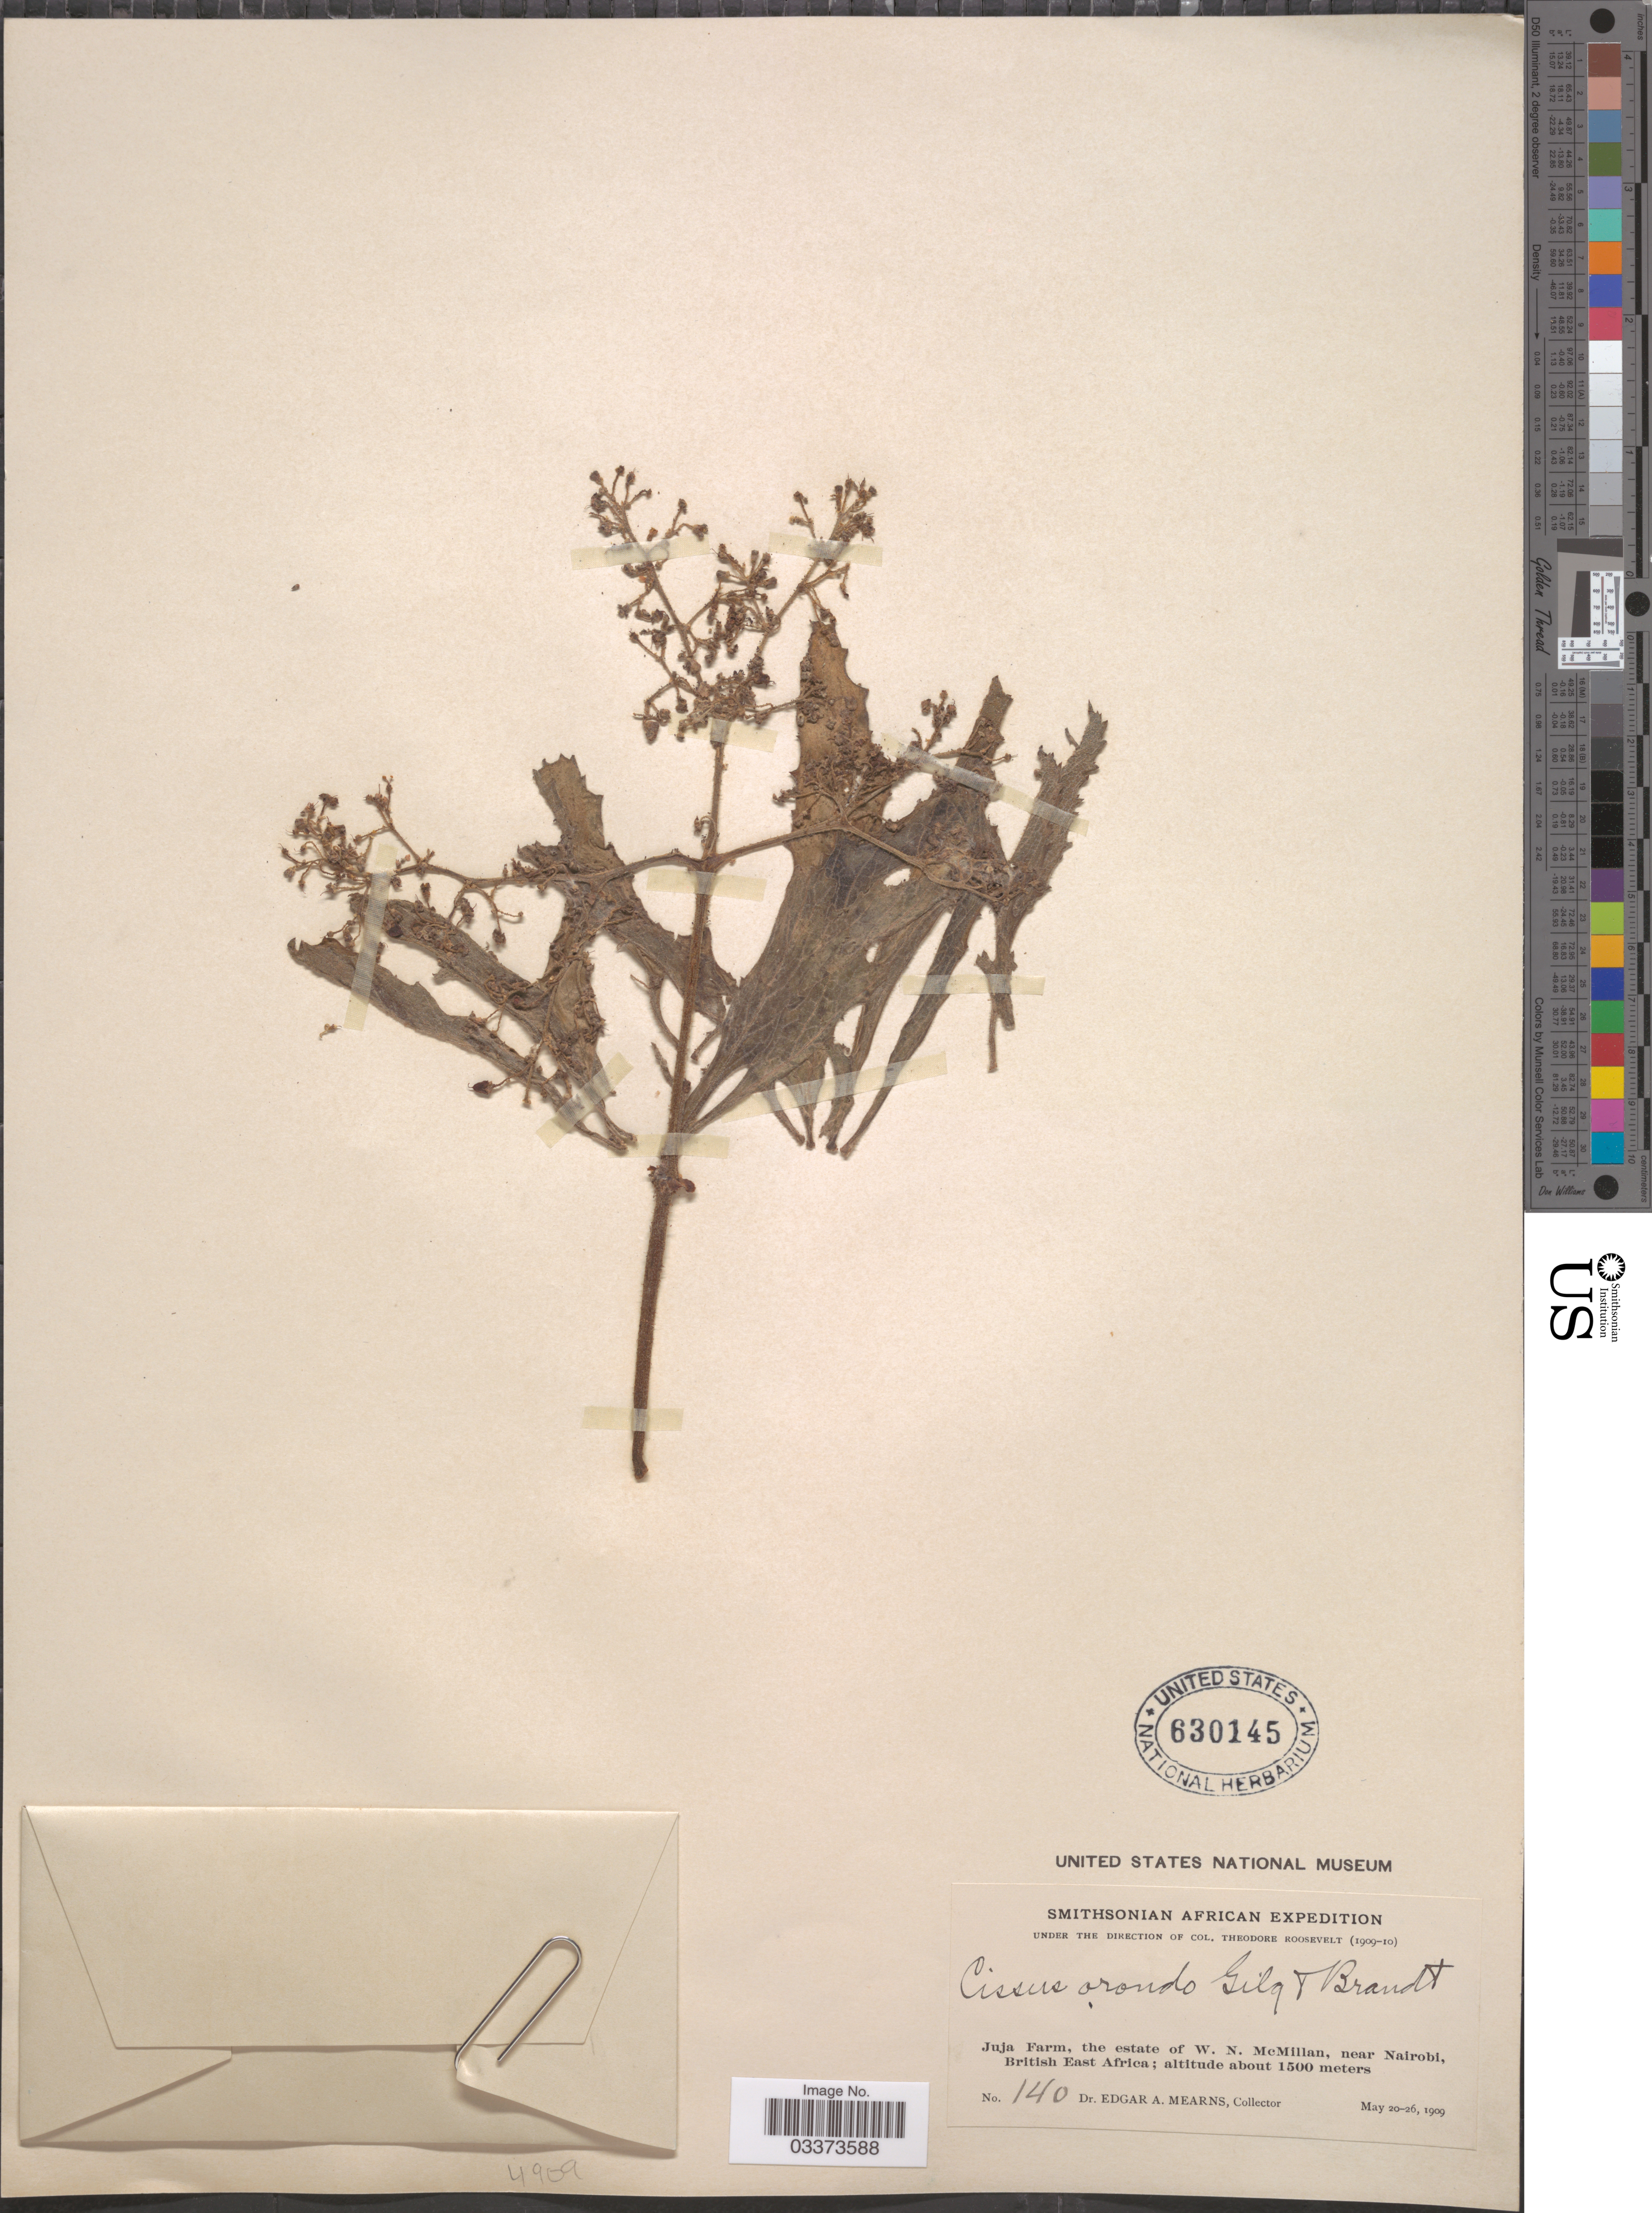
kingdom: Plantae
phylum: Tracheophyta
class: Magnoliopsida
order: Vitales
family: Vitaceae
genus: Cissus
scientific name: Cissus orondo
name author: Gilg & M. Brandt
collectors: E. A. Mearns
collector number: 140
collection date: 1909-05-20/1909-05-26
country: Kenya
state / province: Nairobi Area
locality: Juja Farm, the estate of W. N. McMillan, near Nairobi, British East Africa.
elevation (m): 1500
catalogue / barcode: US 630145